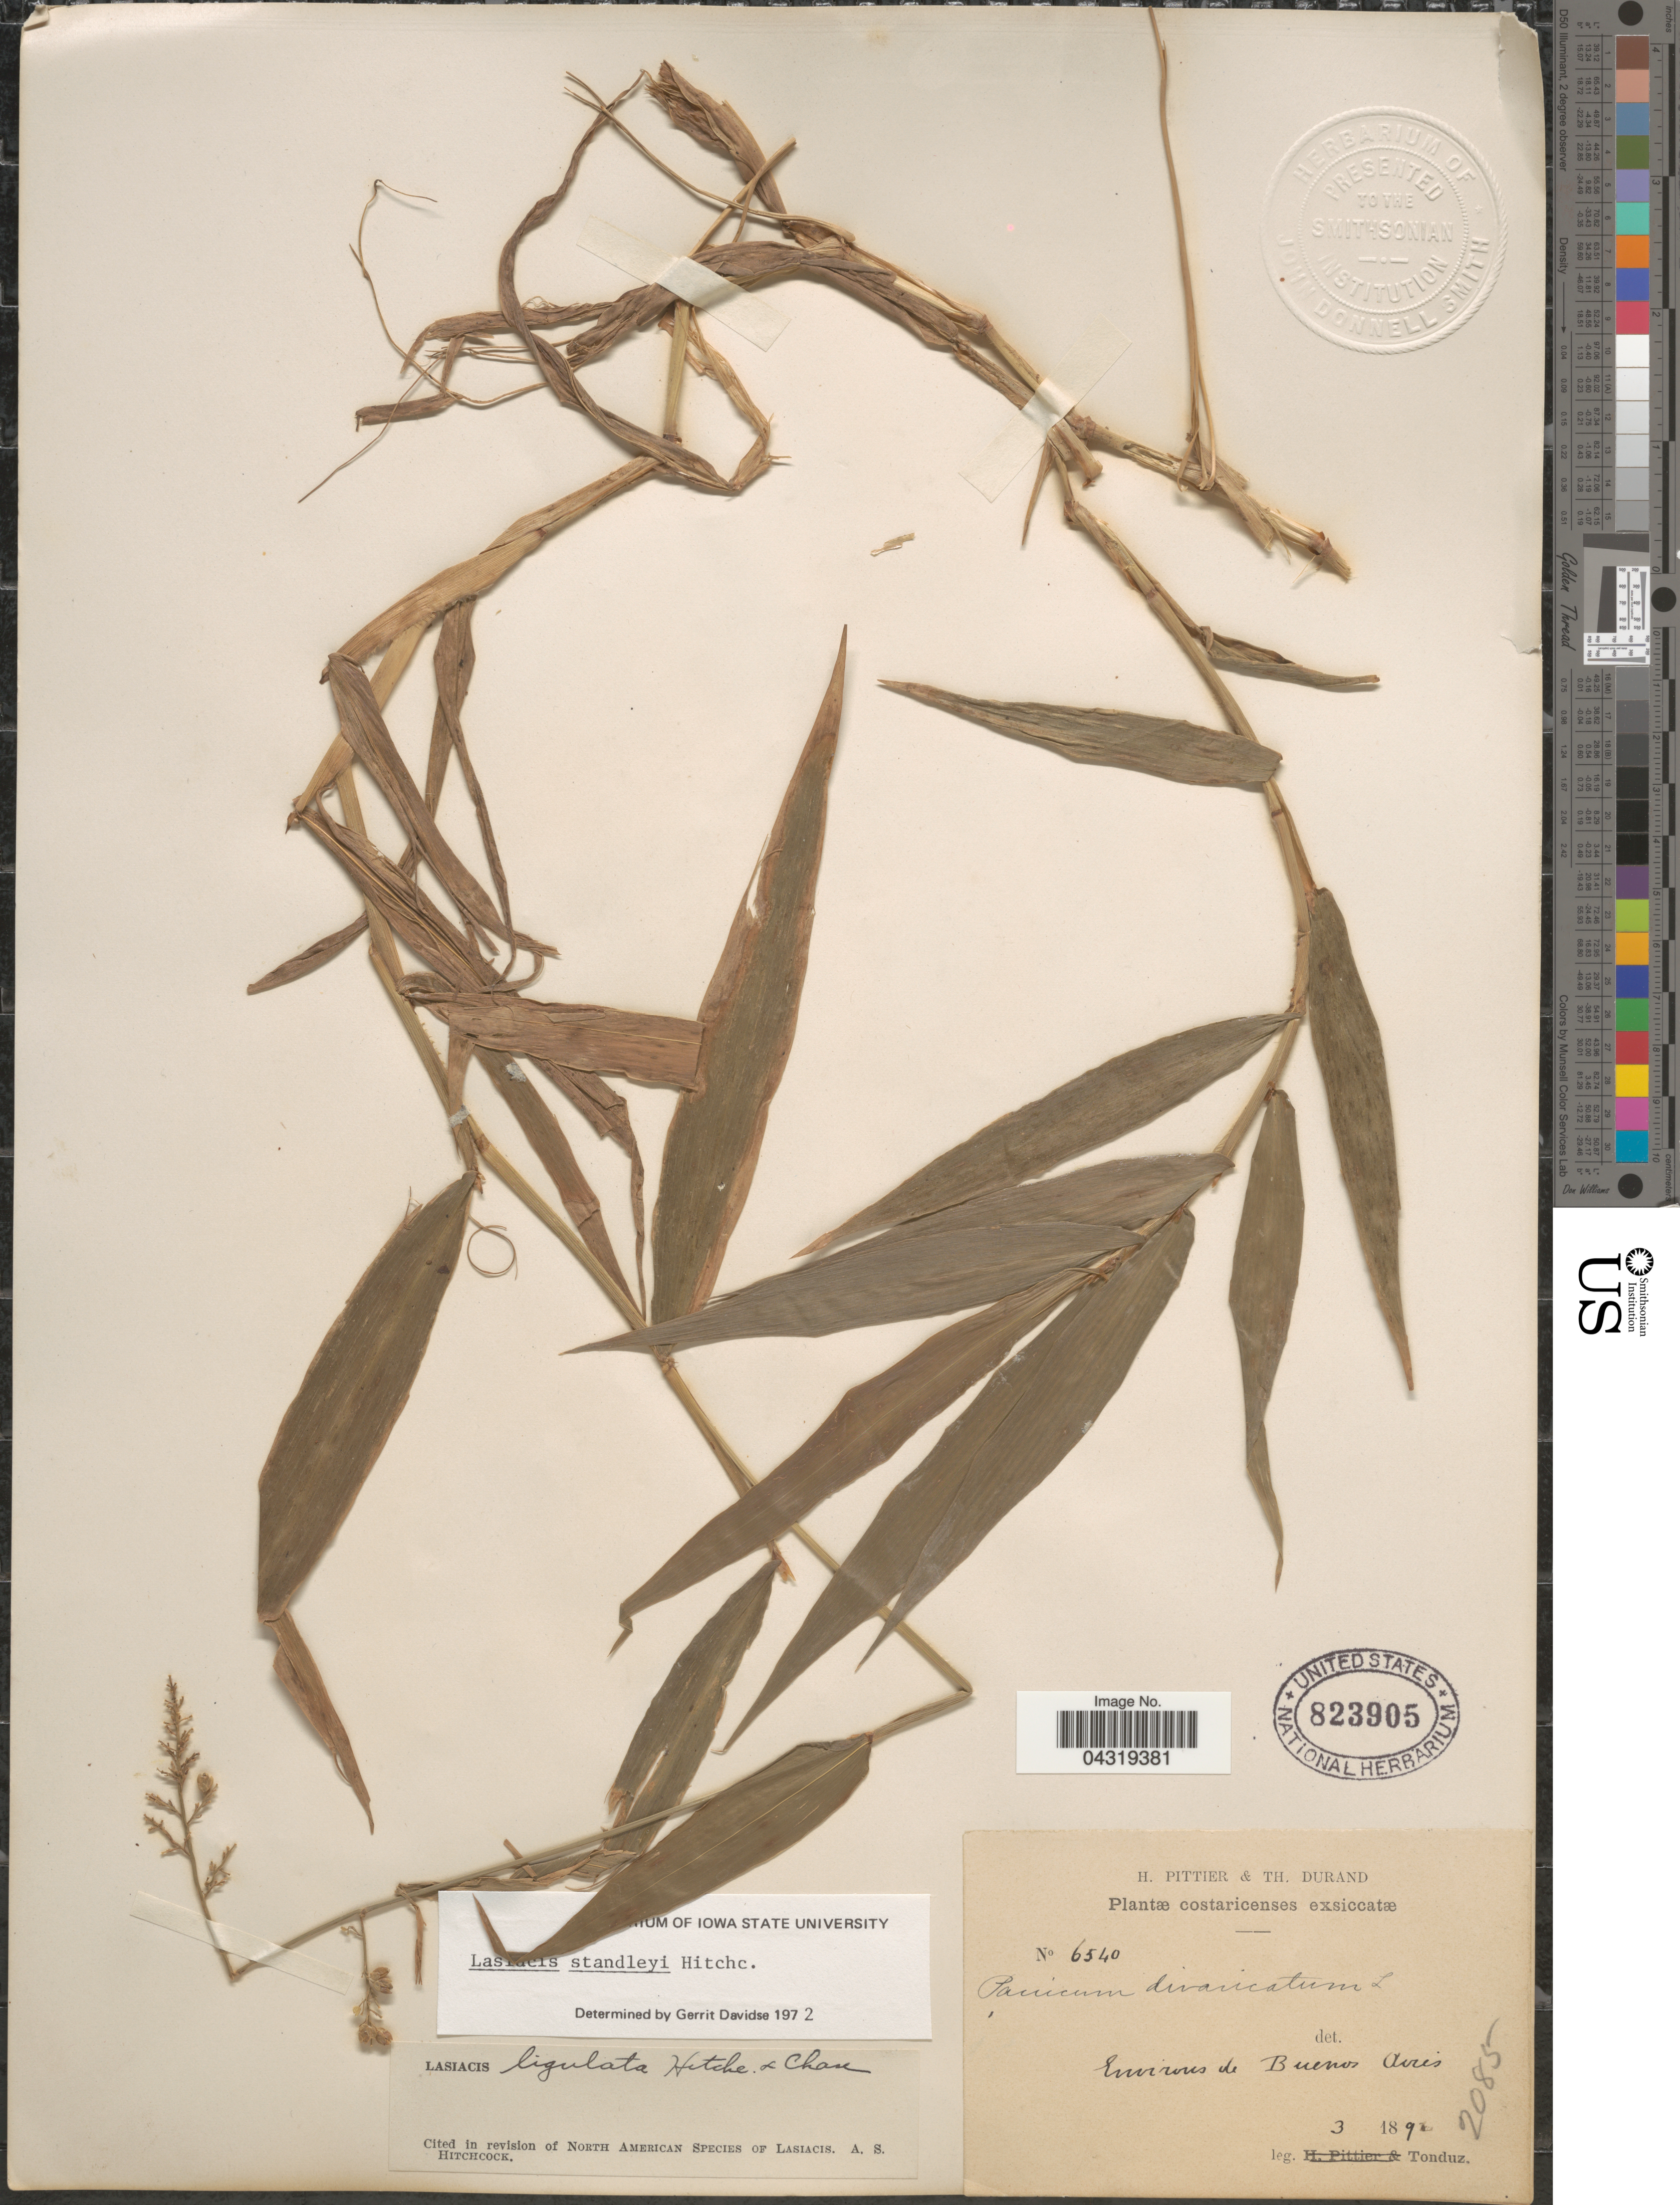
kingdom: Plantae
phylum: Tracheophyta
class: Liliopsida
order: Poales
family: Poaceae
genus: Lasiacis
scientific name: Lasiacis standleyi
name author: Hitchc.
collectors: Tonduz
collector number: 6540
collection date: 1892-03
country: Argentina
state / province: Buenos Aires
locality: Environs de Buenos Aires.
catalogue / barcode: US 823905